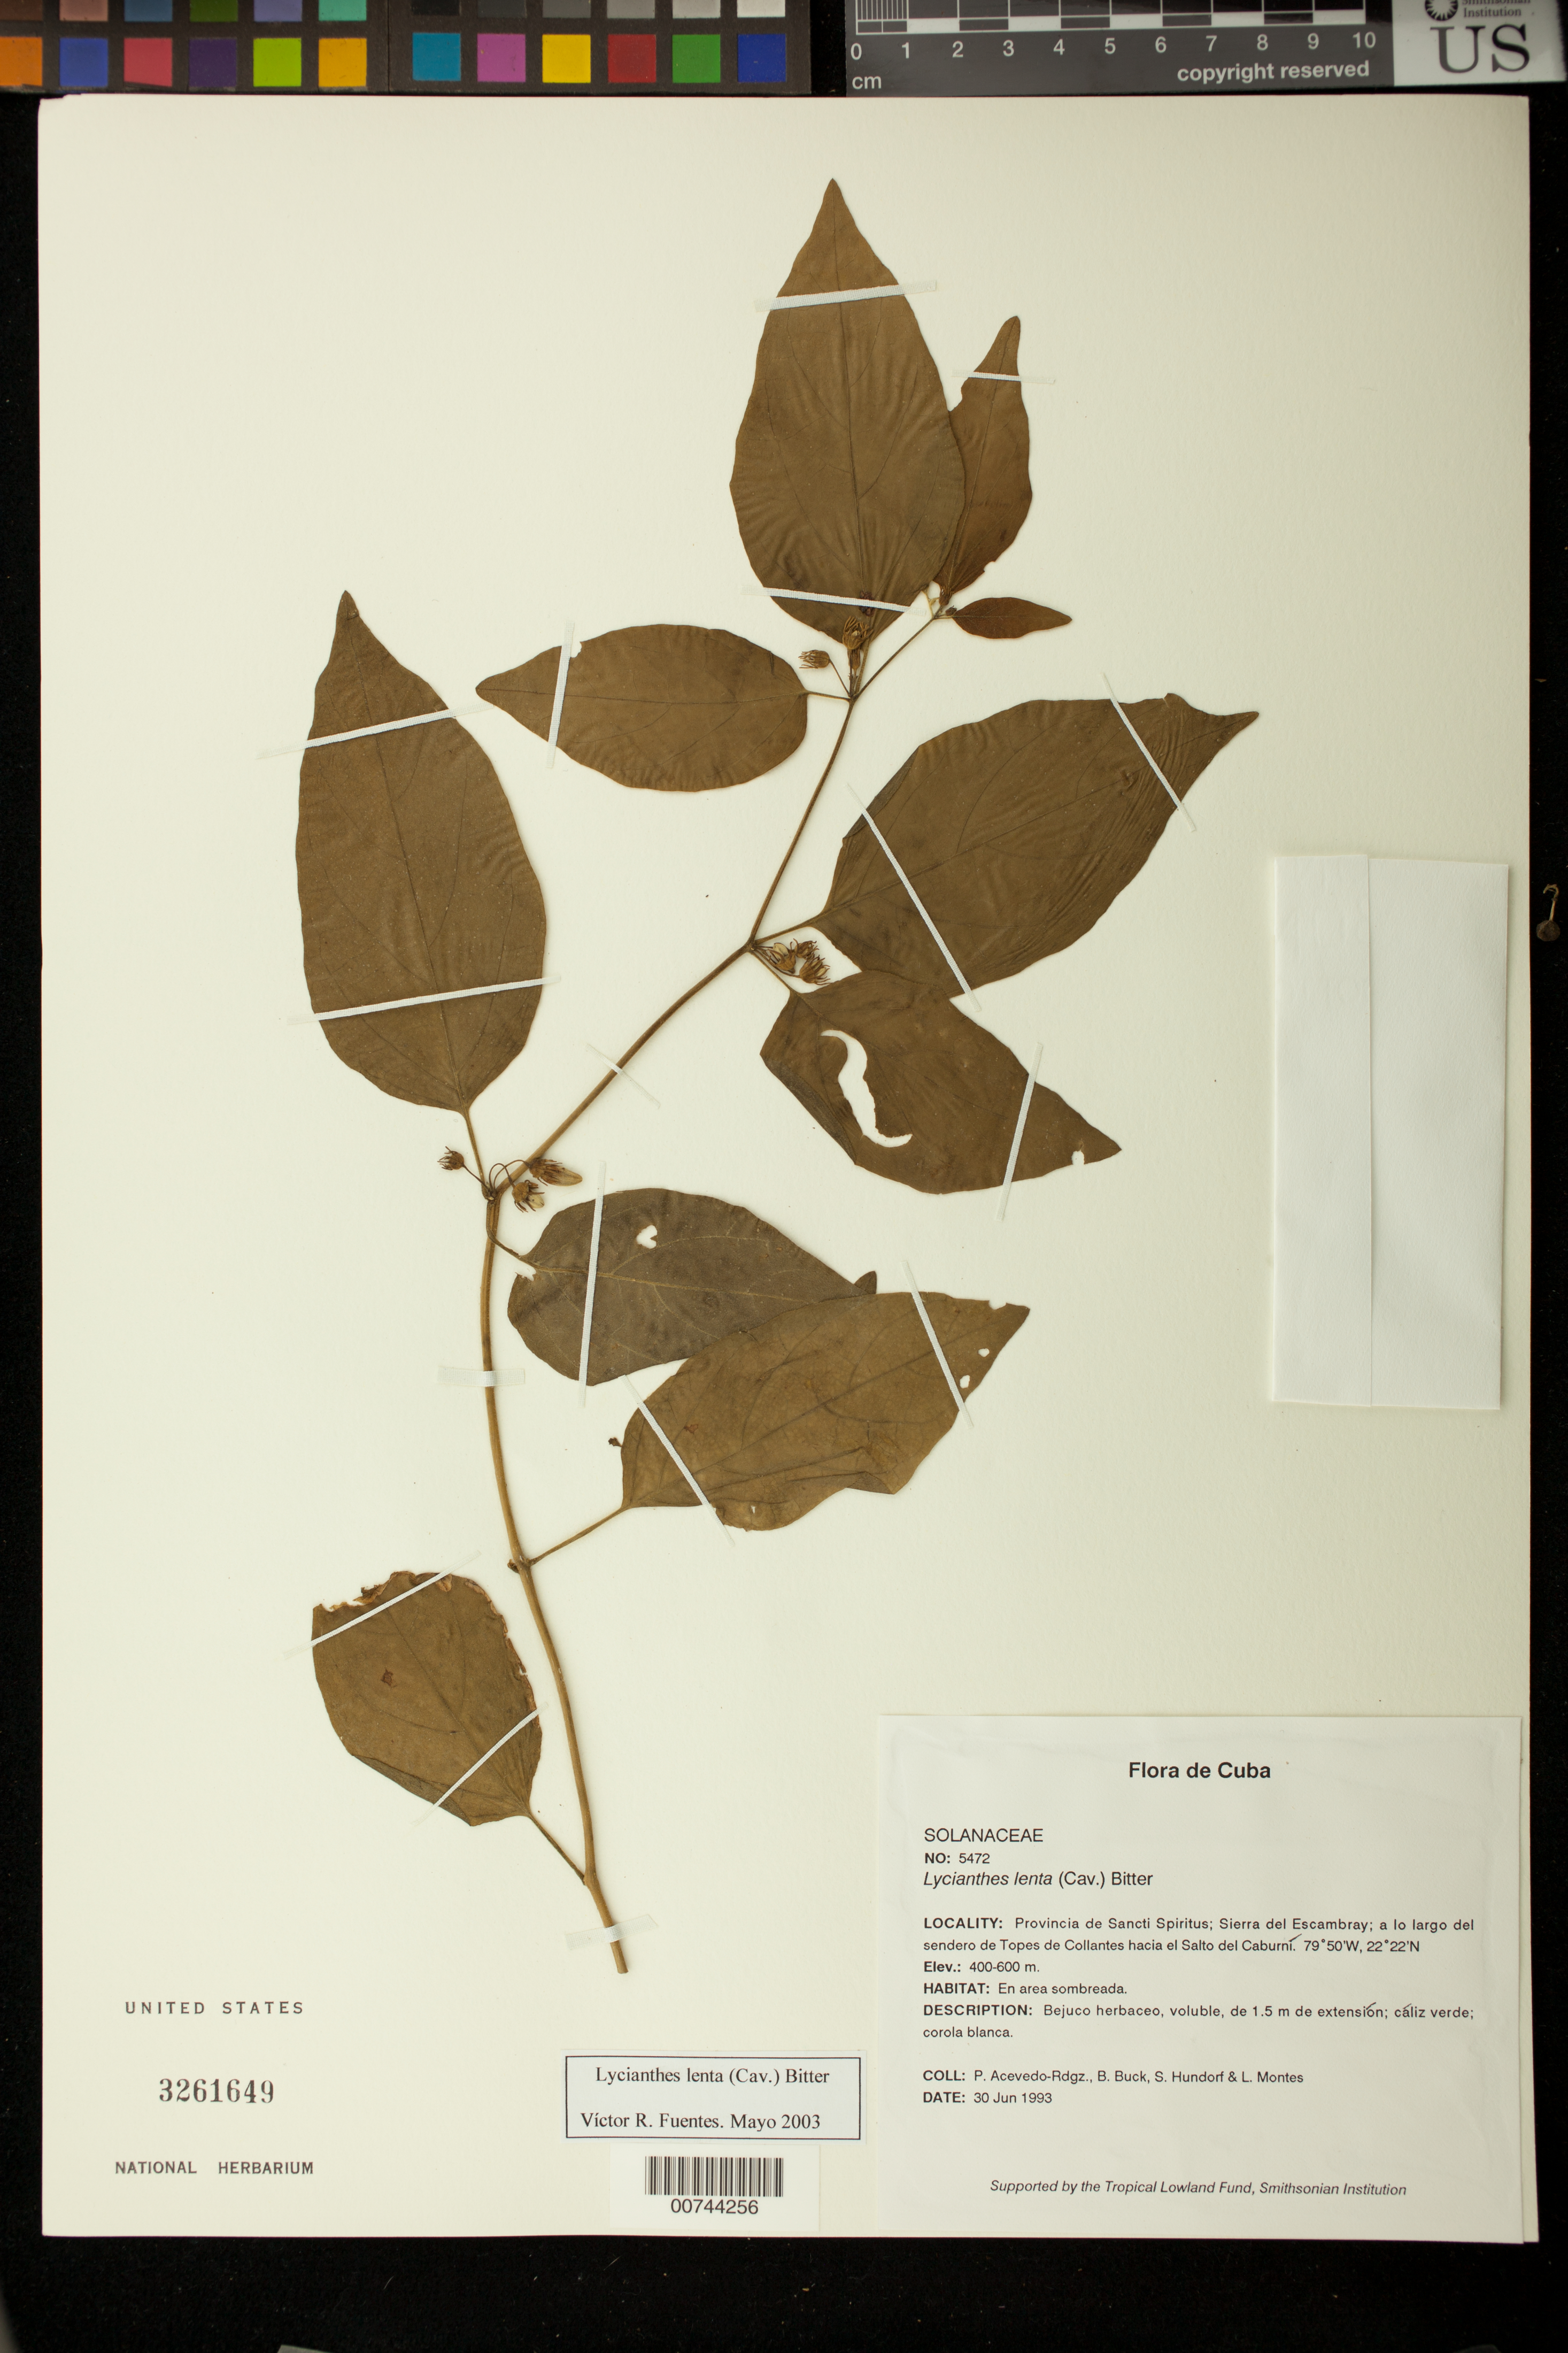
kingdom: Plantae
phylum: Tracheophyta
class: Magnoliopsida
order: Solanales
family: Solanaceae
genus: Lycianthes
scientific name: Lycianthes lenta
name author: (Cav.) Bitter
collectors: P. Acevedo-Rodr., B. Buck, S. Hundorf & L. Montes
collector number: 5472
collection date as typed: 30 Jun 1993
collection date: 1993-06-30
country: Cuba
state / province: Sancti Spiritus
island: Cuba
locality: Sierra del Escambray; a lo largo del sendero de Topes de Collantes hacia el Salto del Caburni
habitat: En area sombreada.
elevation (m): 400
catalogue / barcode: US 3261649